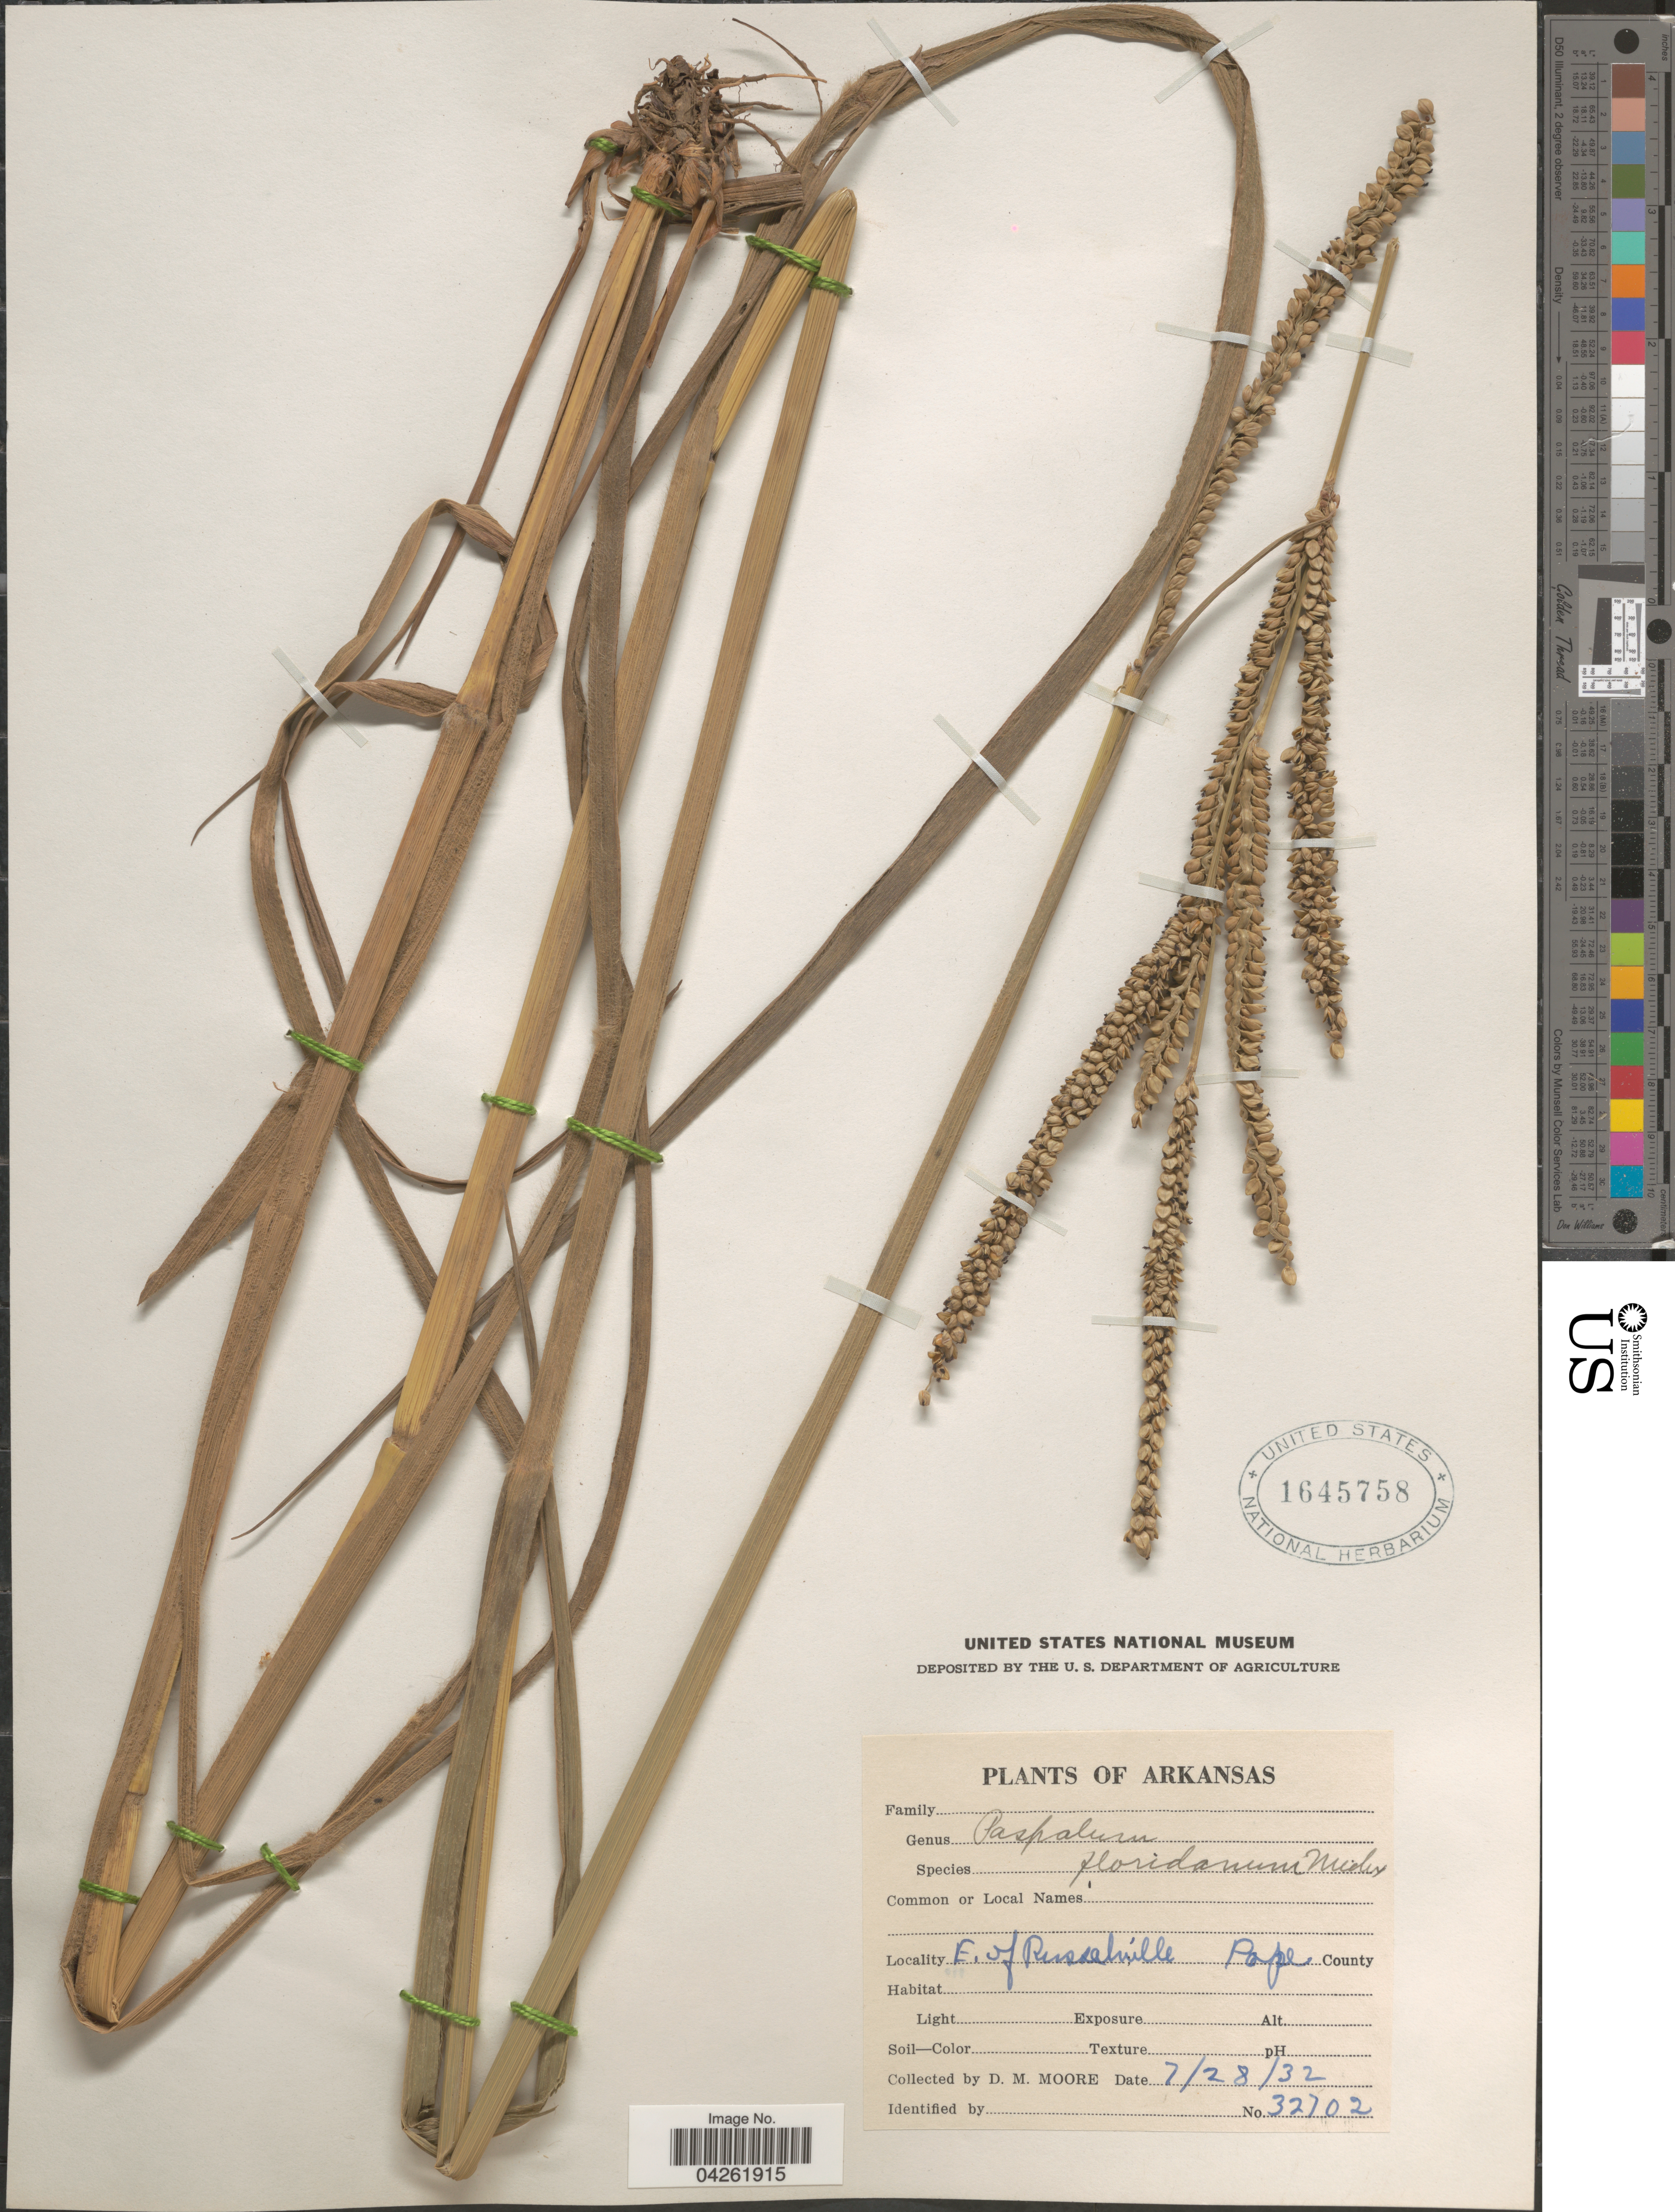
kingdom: Plantae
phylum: Tracheophyta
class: Liliopsida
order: Poales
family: Poaceae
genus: Paspalum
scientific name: Paspalum floridanum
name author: Michx.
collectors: D. Moore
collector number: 32702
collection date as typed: Transcribed d/m/y: 28/7/32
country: United States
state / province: Arkansas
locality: E. of Russellville. Pope County.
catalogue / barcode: US 1645758